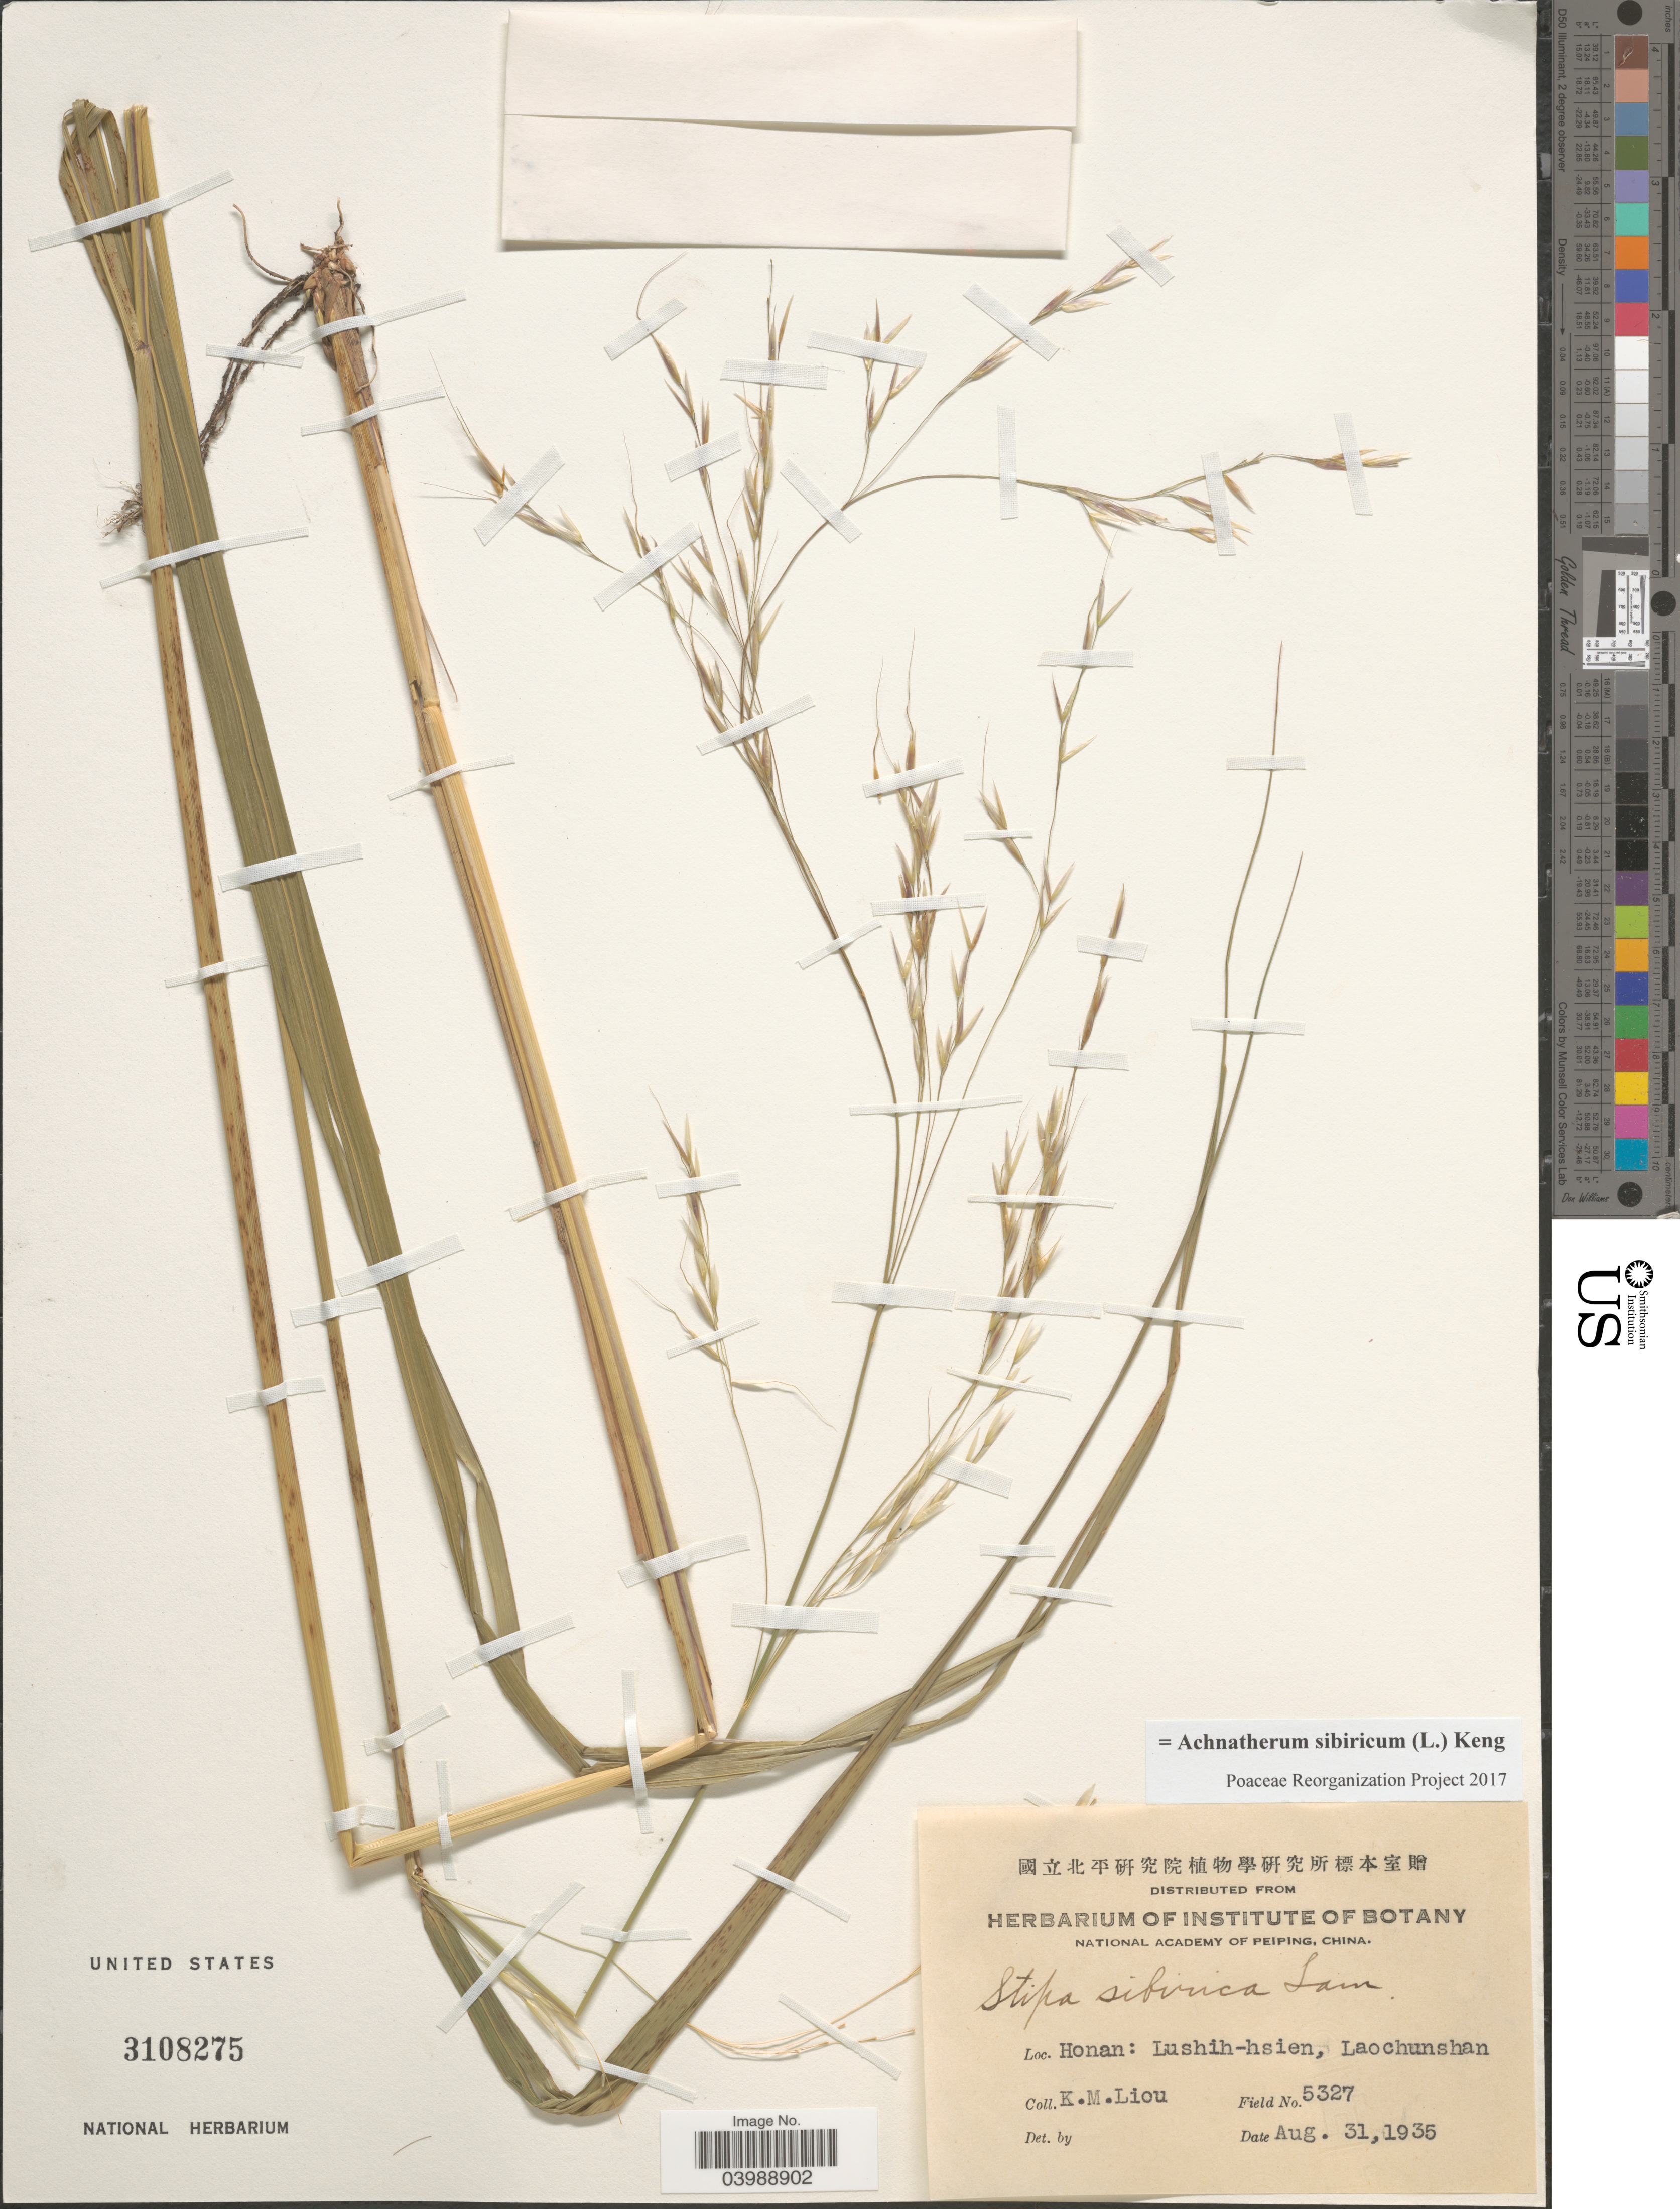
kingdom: Plantae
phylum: Tracheophyta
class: Liliopsida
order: Poales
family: Poaceae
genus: Achnatherum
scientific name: Achnatherum sibiricum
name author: (L.) Keng ex Tzvelev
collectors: K. M. Liou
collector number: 5327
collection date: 1935-08-31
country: China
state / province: Henan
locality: Honan: Lushih-hsien, Laochunshan.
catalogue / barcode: US 3108275